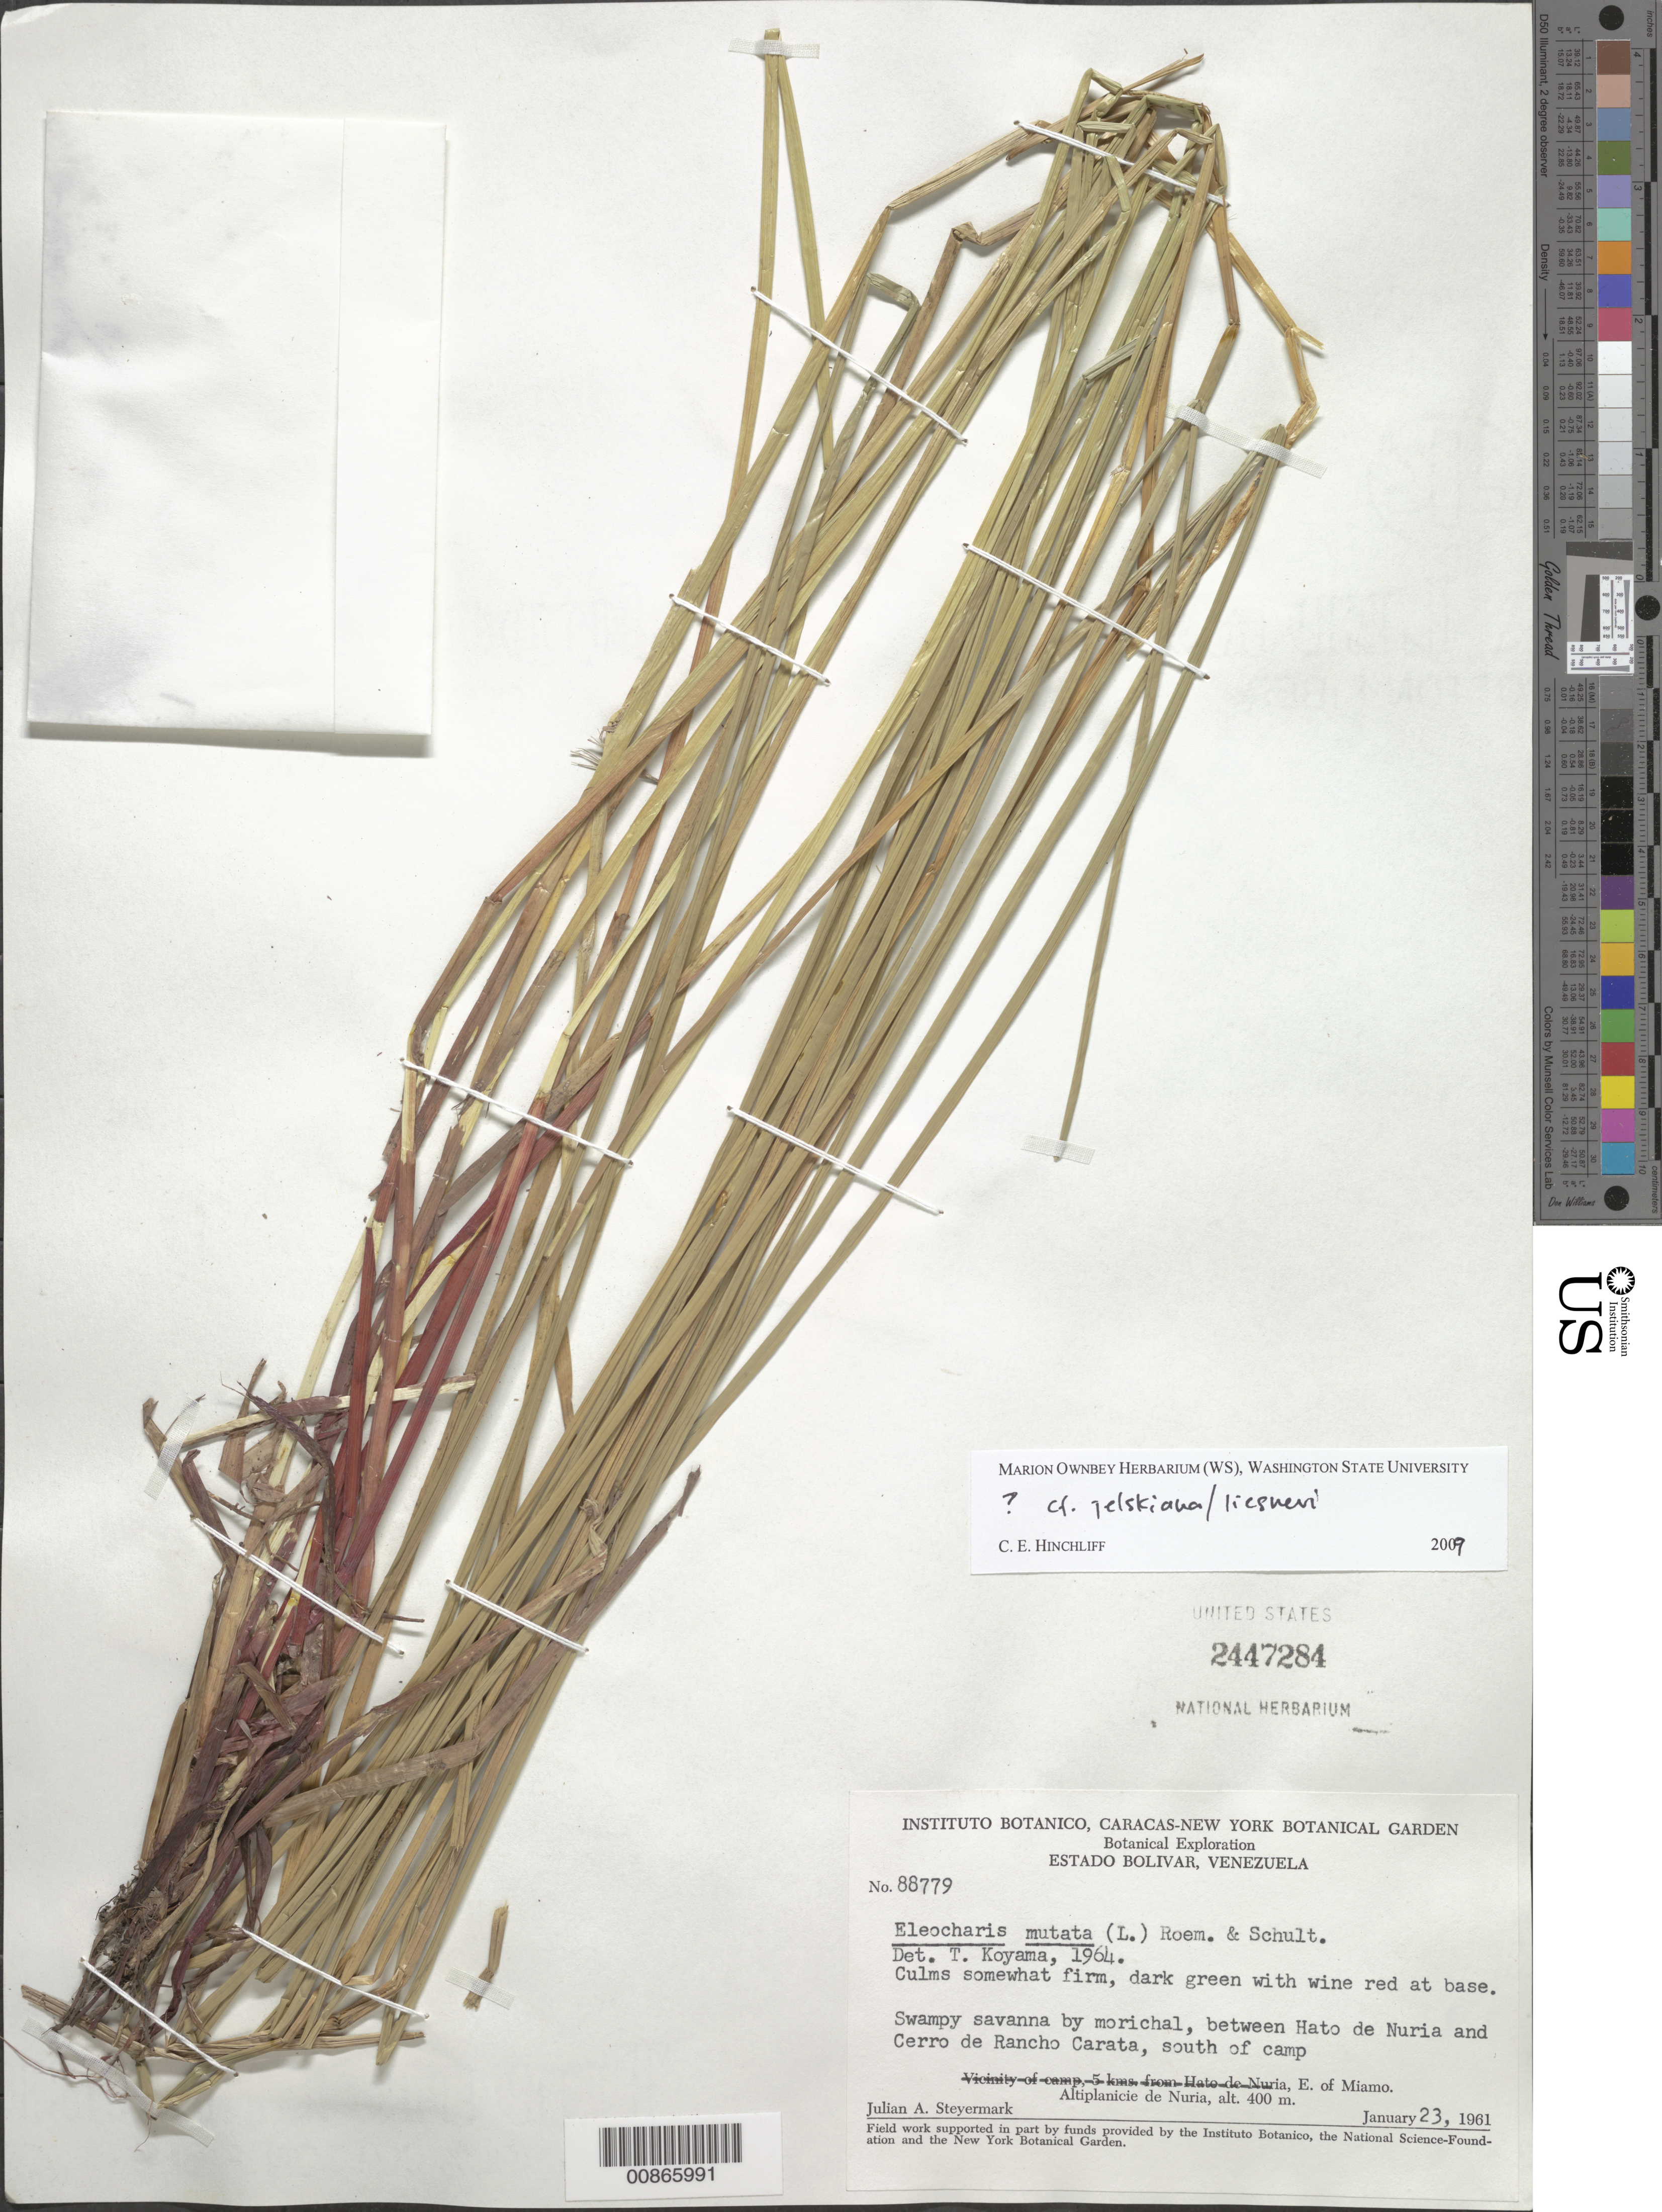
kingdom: Plantae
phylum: Tracheophyta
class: Liliopsida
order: Poales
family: Cyperaceae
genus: Eleocharis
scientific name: Eleocharis mutata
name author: (L.) Roem. & Schult.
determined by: Koyama, Tetsuo M.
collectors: J. Steyermark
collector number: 88779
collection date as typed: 23-Jan-61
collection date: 1961-01-23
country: Venezuela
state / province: Bolívar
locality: Altiplanicie de Nuria, E of Miamo, between Hato de Nuria and Cerro de Rancho Carata, south of camp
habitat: Swampy savanna, by morichal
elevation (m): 400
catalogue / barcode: US 2447284